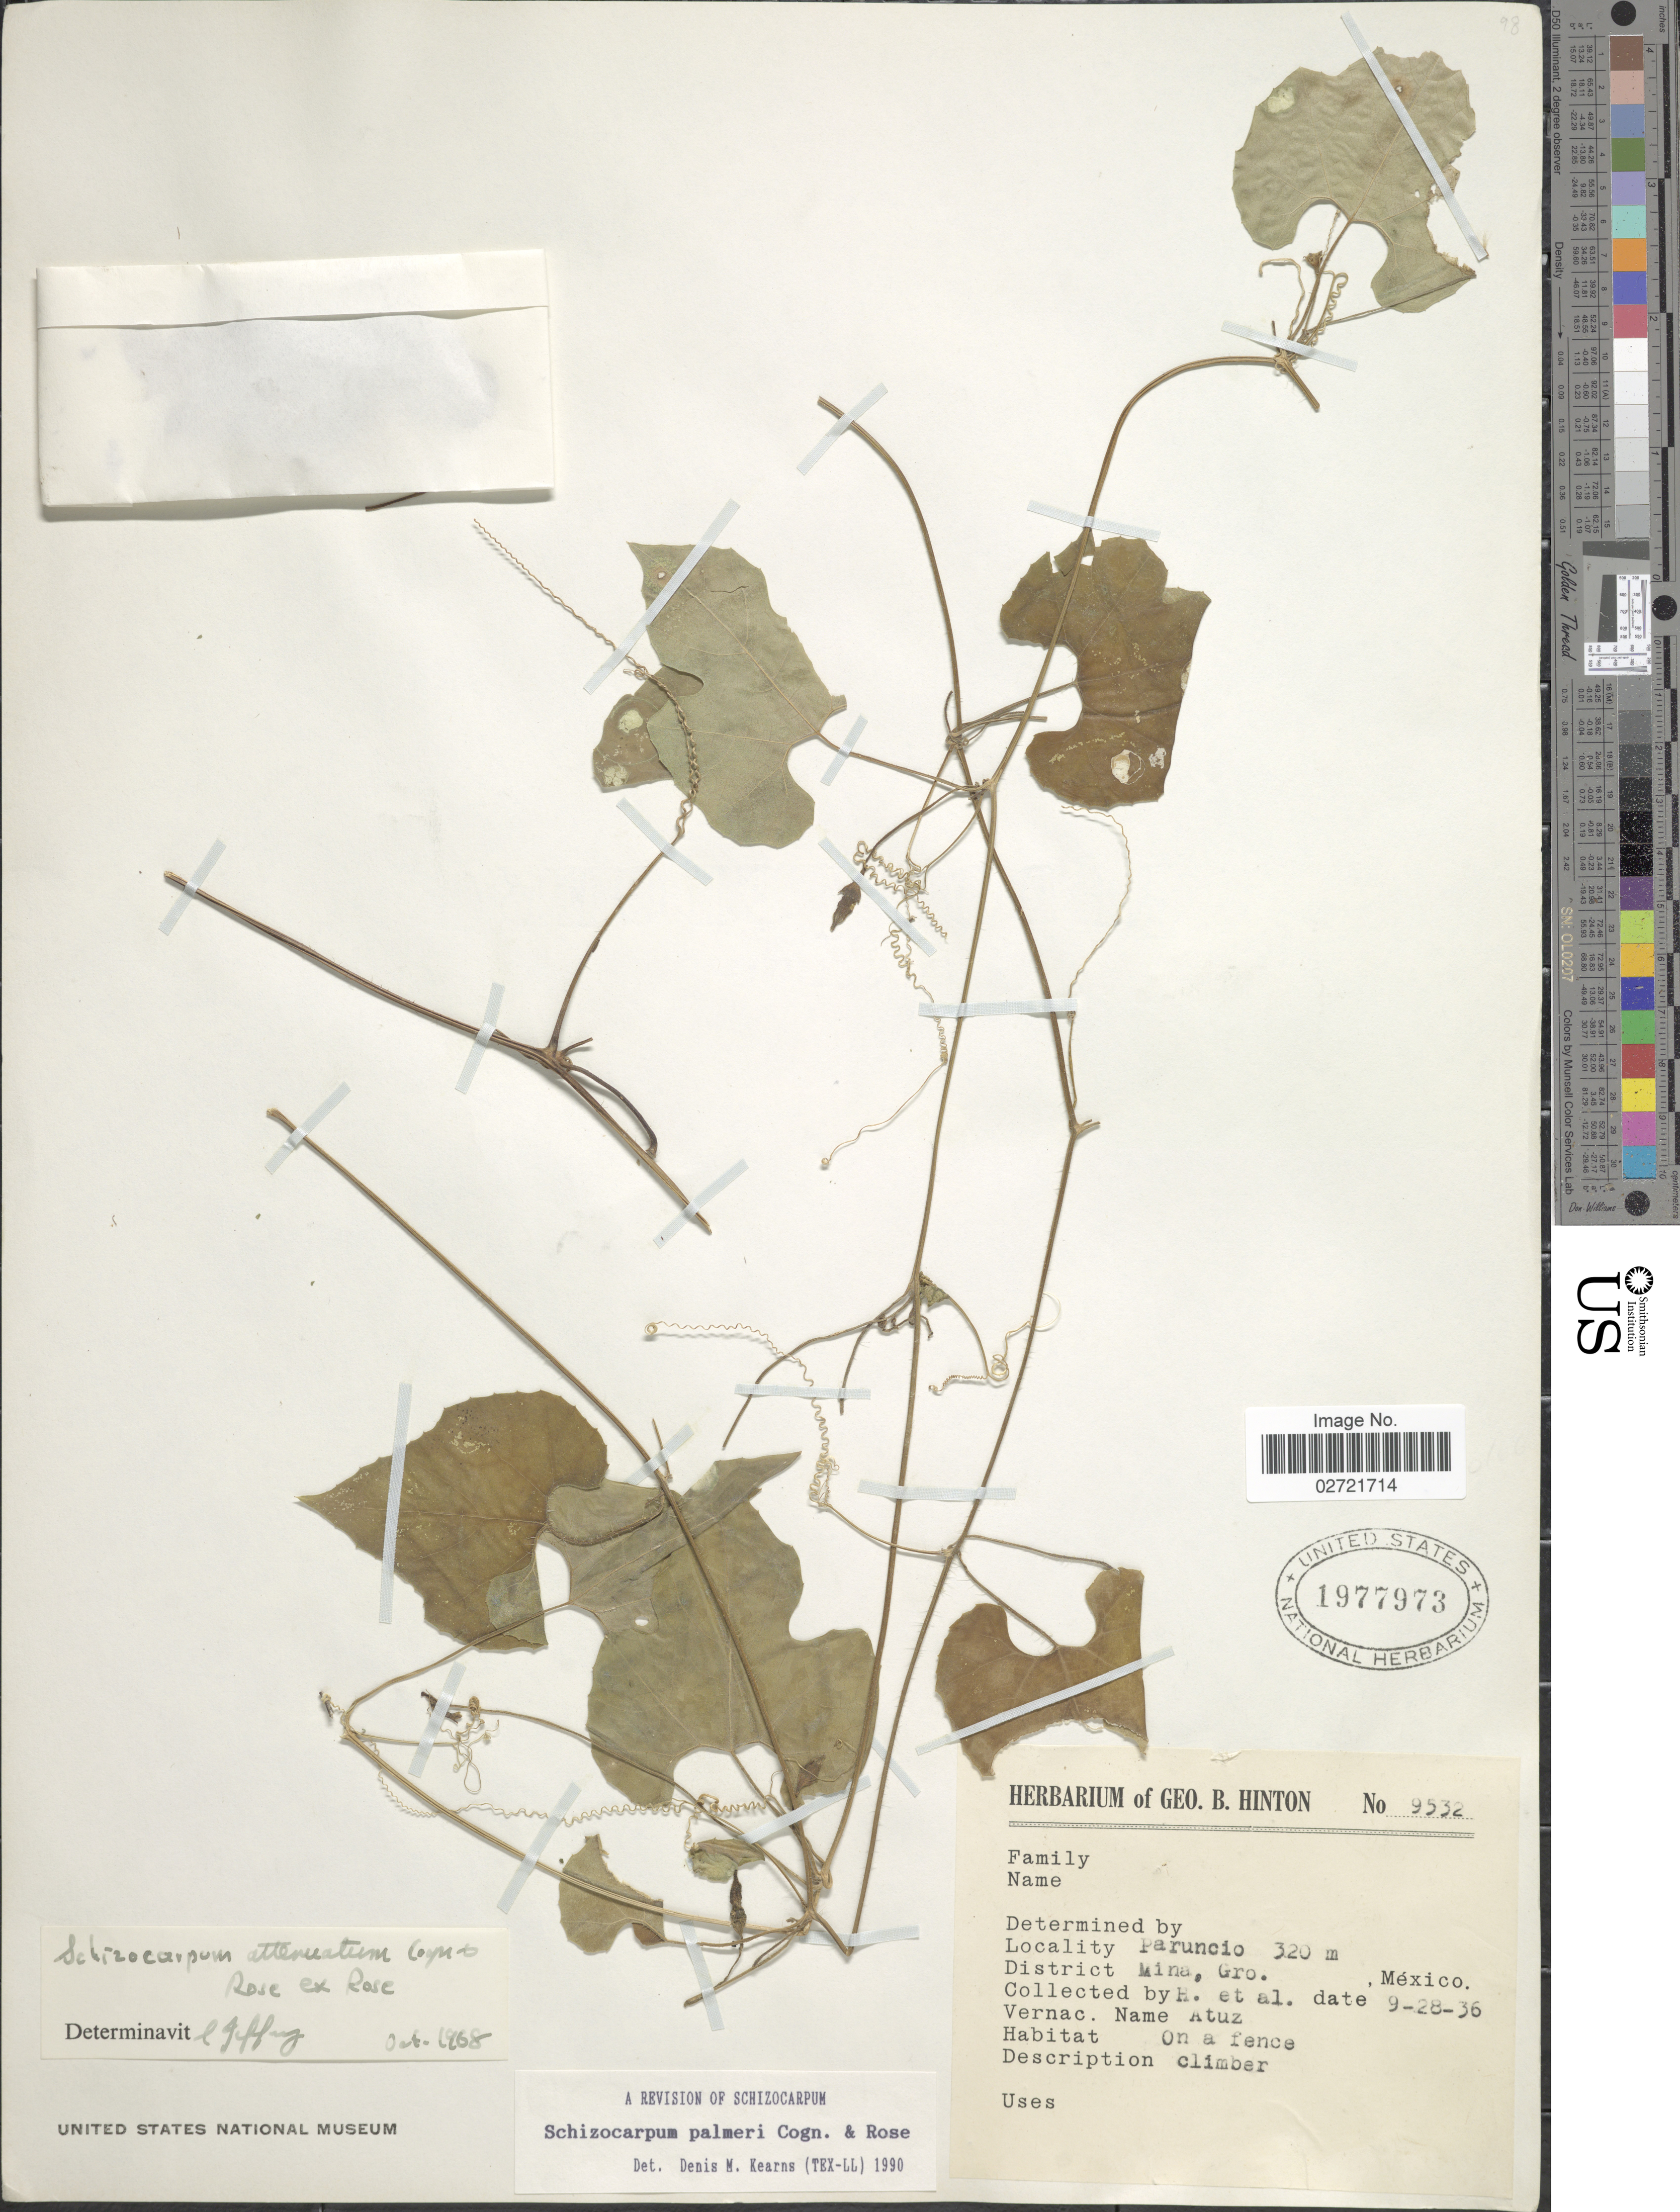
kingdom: Plantae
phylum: Tracheophyta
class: Magnoliopsida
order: Cucurbitales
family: Cucurbitaceae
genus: Schizocarpum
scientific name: Schizocarpum palmeri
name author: Cogn. & Rose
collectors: G. B. Hinton & et al.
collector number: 9532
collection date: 1936-09-28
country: Mexico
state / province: Guerrero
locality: Paruncio, District Mina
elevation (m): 320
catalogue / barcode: US 1977973